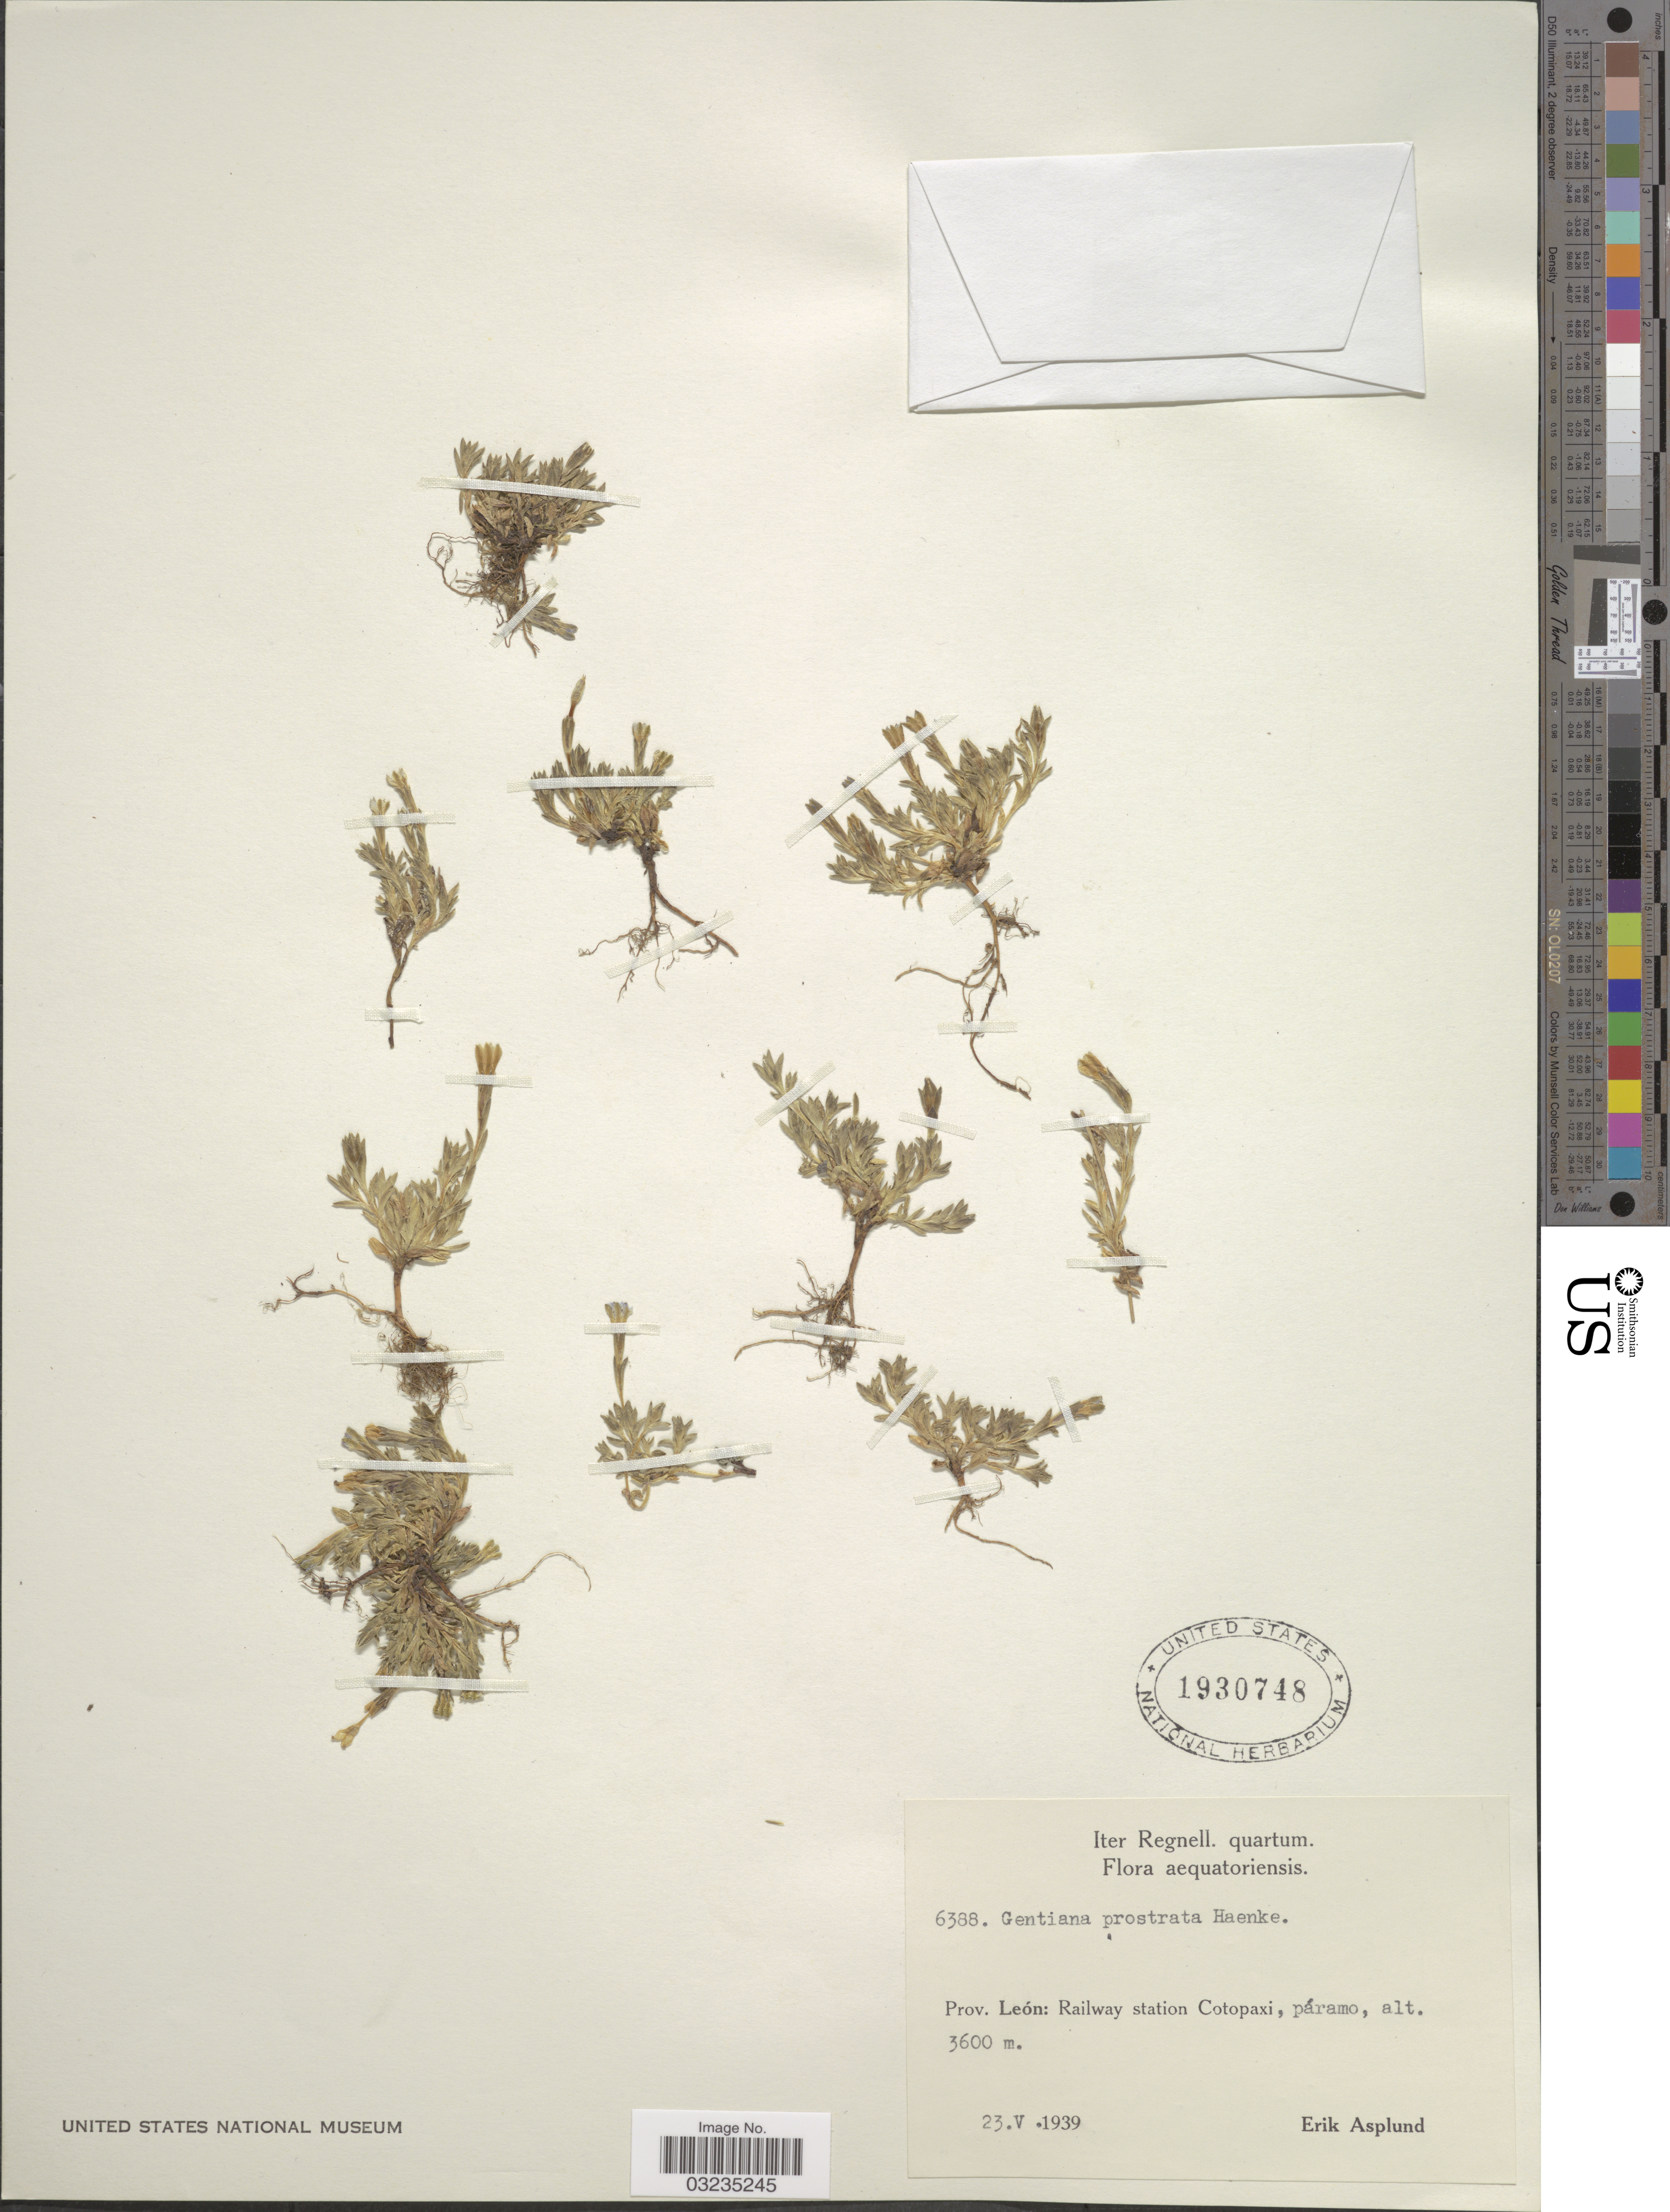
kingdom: Plantae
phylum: Tracheophyta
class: Magnoliopsida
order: Gentianales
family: Gentianaceae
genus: Gentiana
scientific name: Gentiana prostrata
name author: Haenke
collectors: E. Asplund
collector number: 6388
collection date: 1939-05-23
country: Ecuador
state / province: Cotopaxi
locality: Æquatoriensis. Prov. León: Railway station Cotopaxi, páramo.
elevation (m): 3600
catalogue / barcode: US 1930748